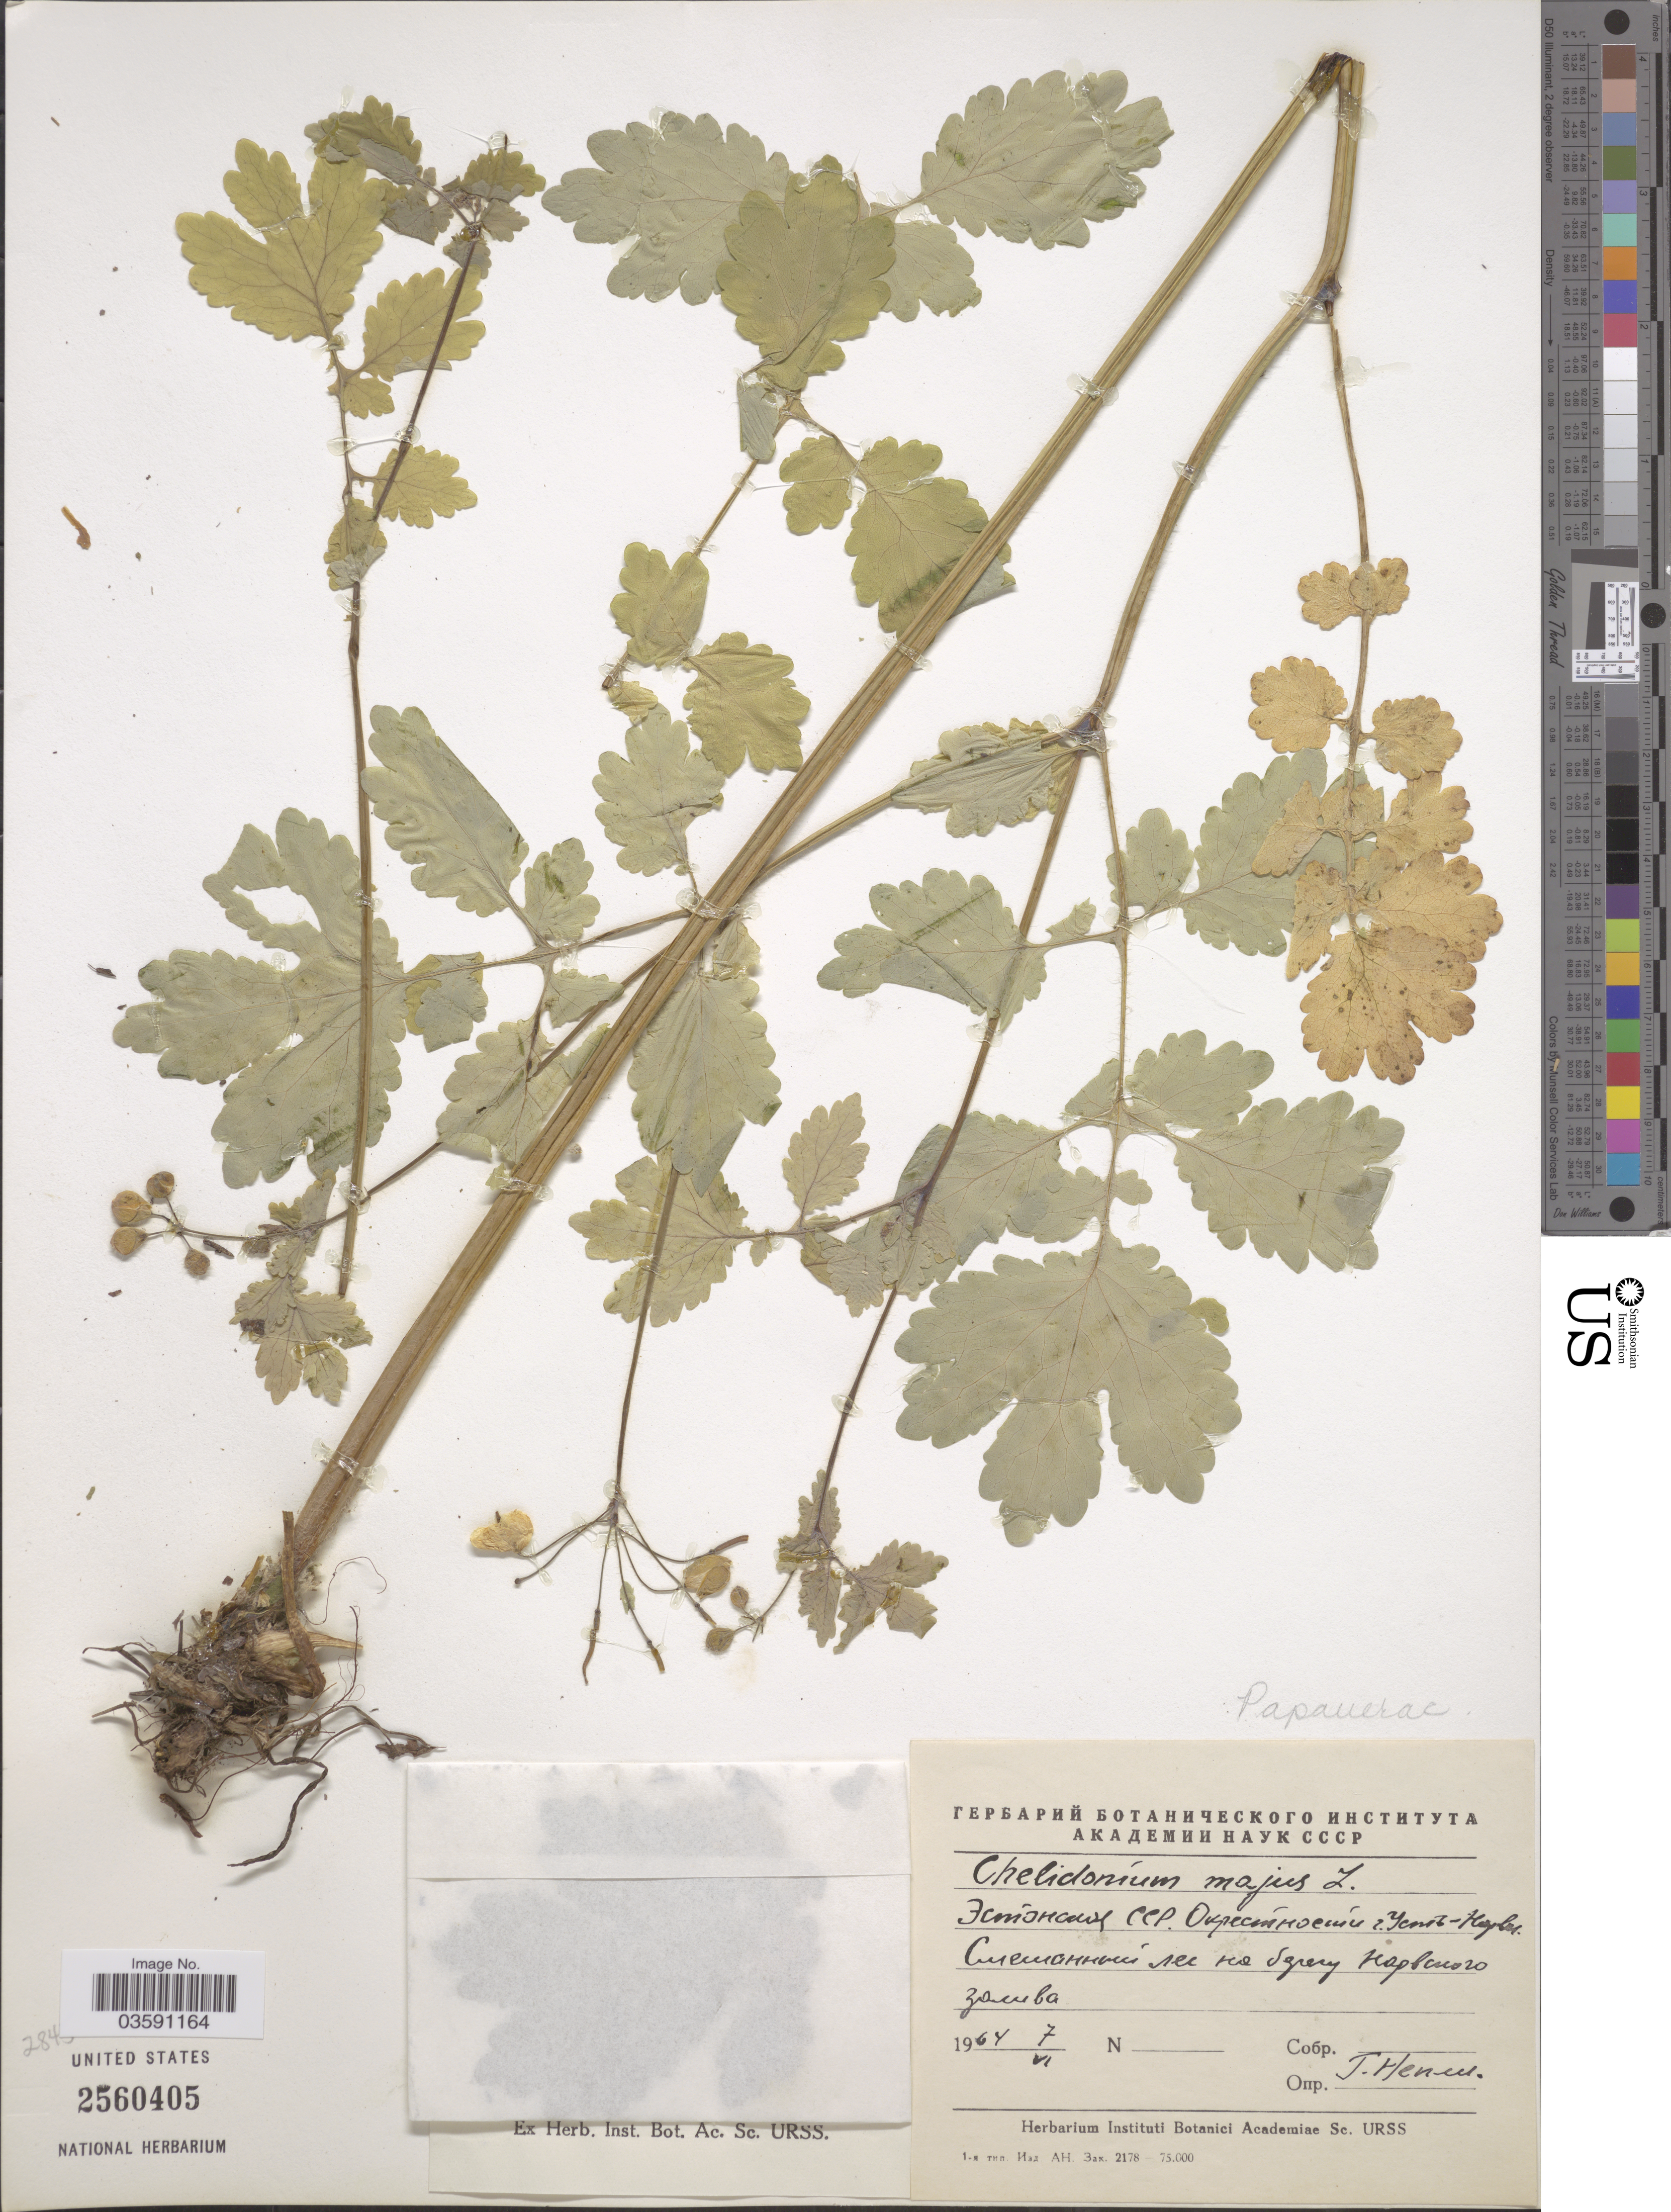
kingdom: Plantae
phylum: Tracheophyta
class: Magnoliopsida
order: Ranunculales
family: Papaveraceae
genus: Chelidonium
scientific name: Chelidonium majus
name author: L.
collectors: G. Nepli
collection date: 1964-06-07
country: Estonia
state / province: Ida-Virumaa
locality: Vicinity of Ust- Narva (now Narva-Jõesuu), shores of Narva Bay.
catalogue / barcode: US 2560405